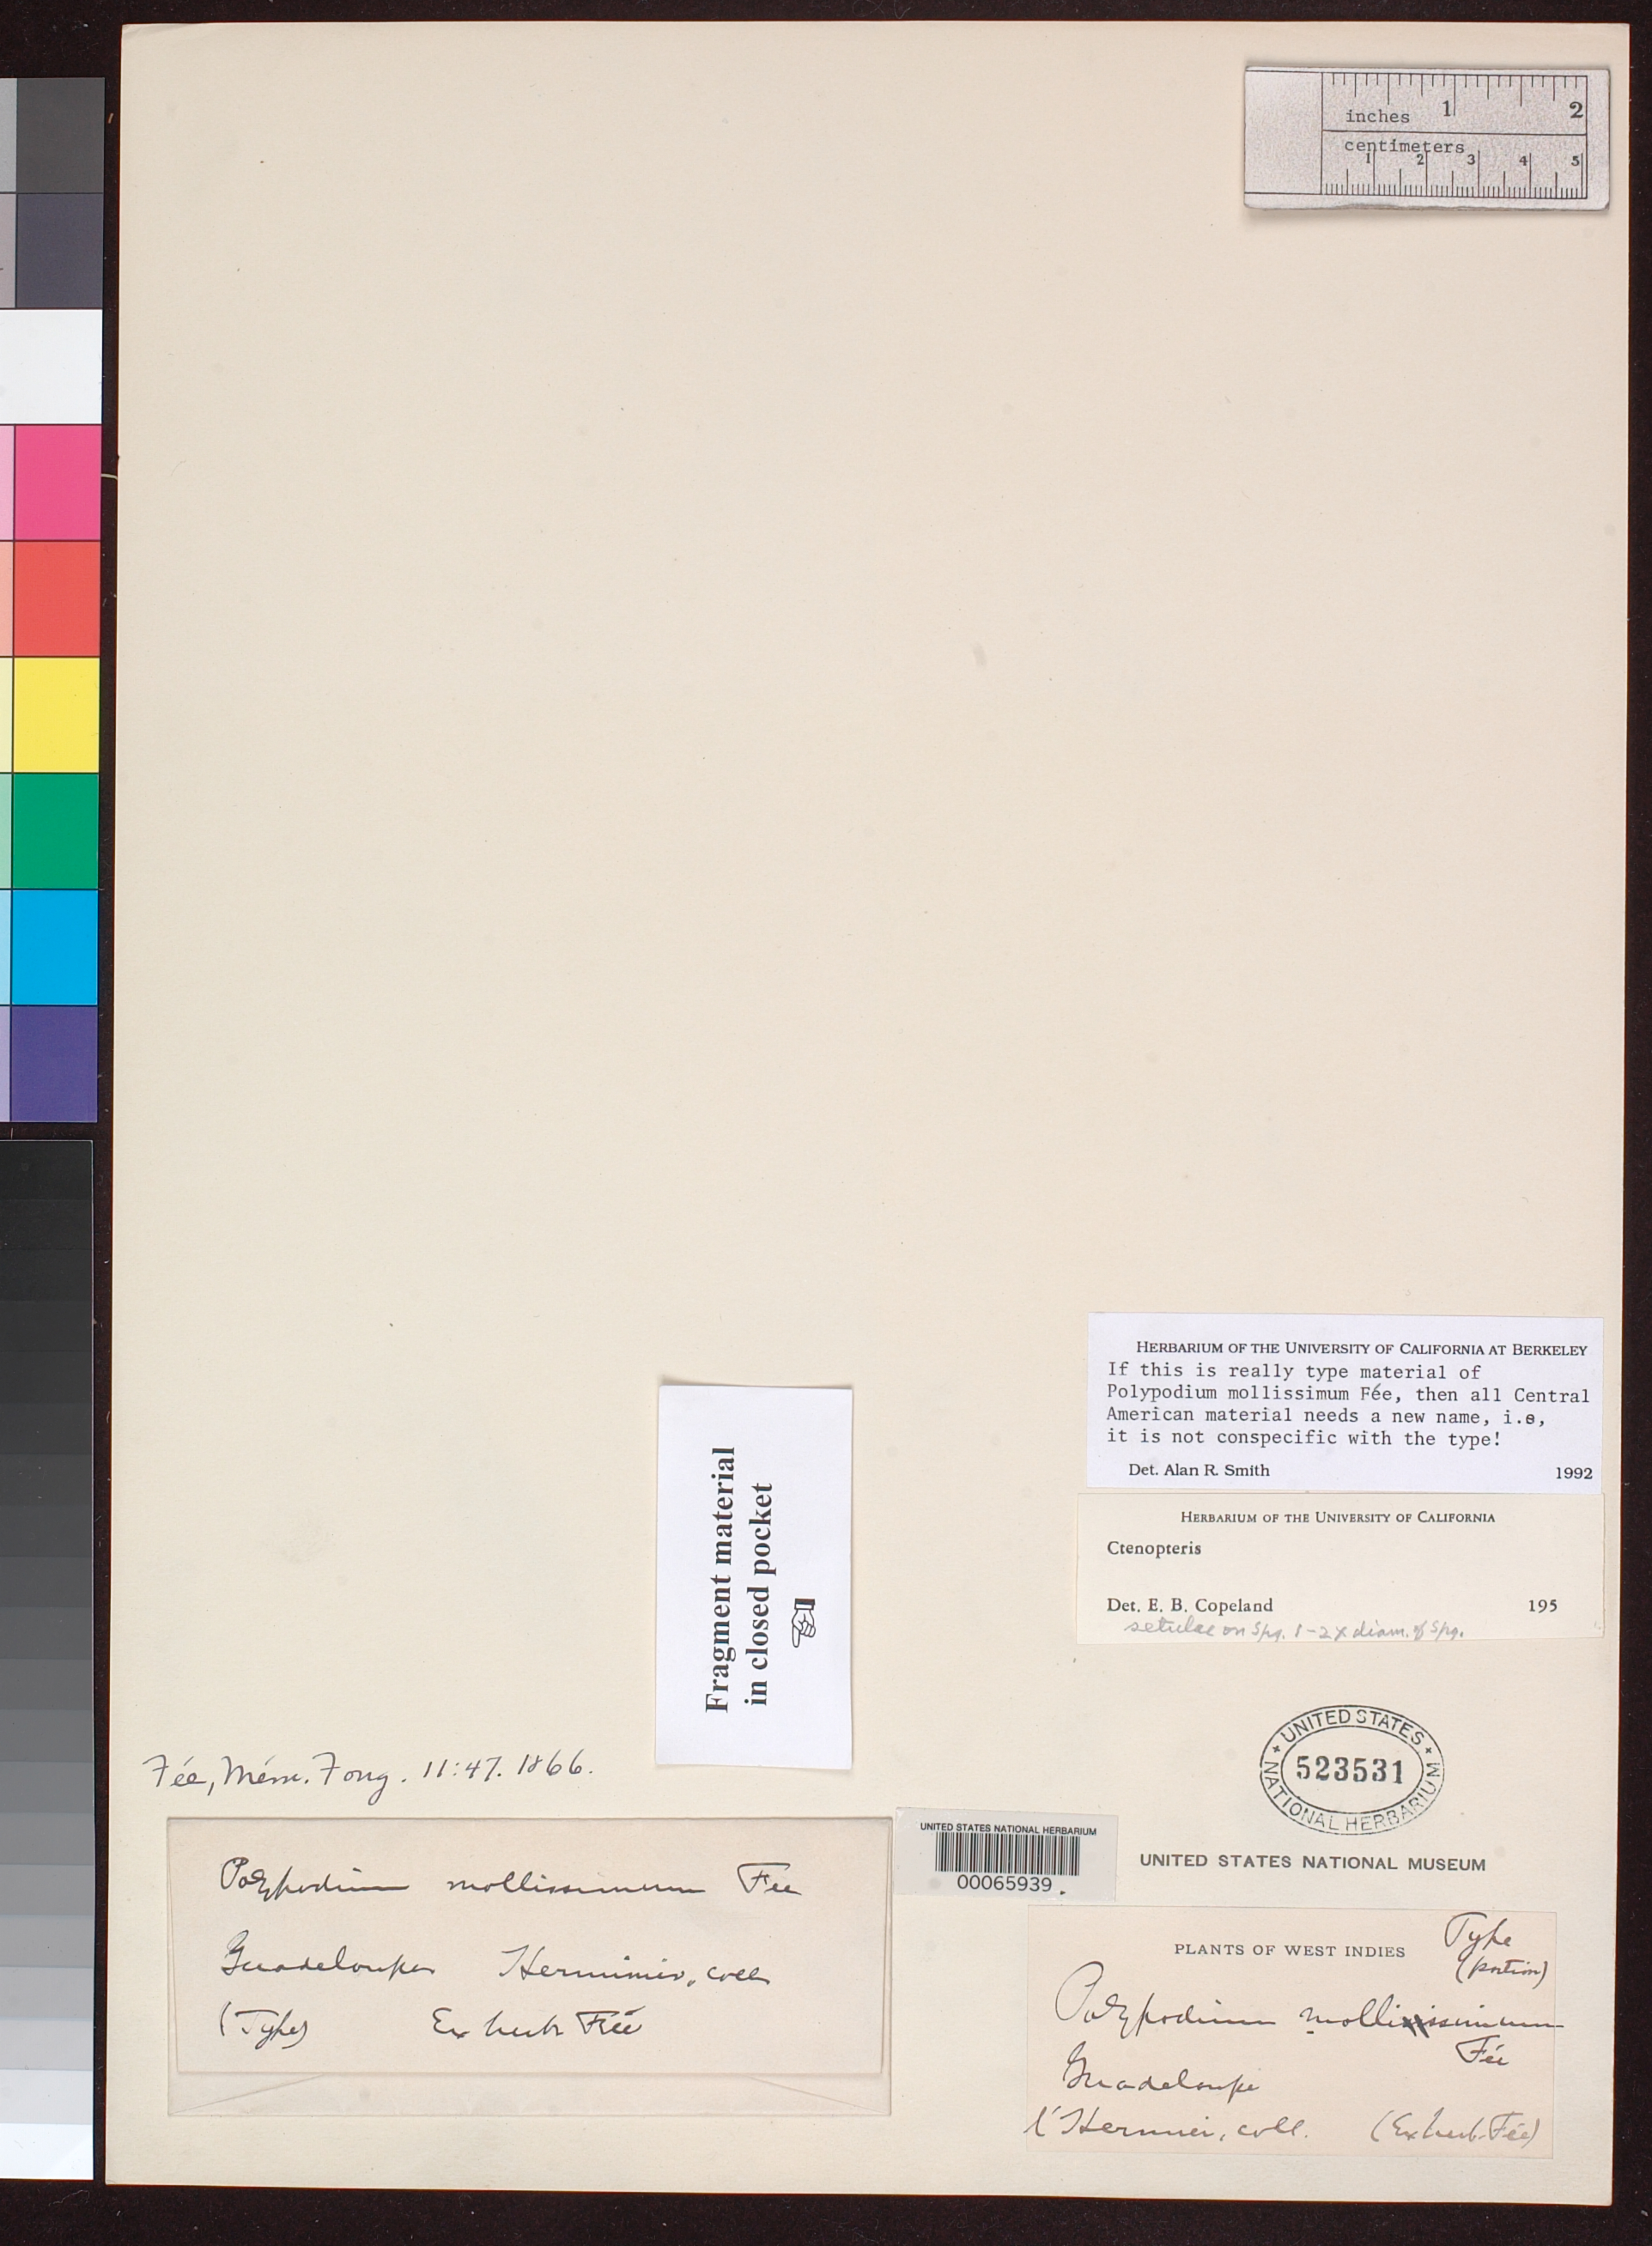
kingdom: Plantae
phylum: Tracheophyta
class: Polypodiopsida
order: Polypodiales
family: Polypodiaceae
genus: Polypodium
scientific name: Polypodium mollissimum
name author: Fée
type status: Type Fragment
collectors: F. L'Herminier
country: Guadeloupe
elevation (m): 3380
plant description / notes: Fragmentary material of type specimen ex herb Fee; Originally recorded in the Type Register with collection date 30 Mar 1888, and locality Crateca de l'Trases; both pieces of data are of uncertain origin, not appearing on the specimen nor in the original description (and 1888 would postdate the publication of the name!).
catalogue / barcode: US 523531